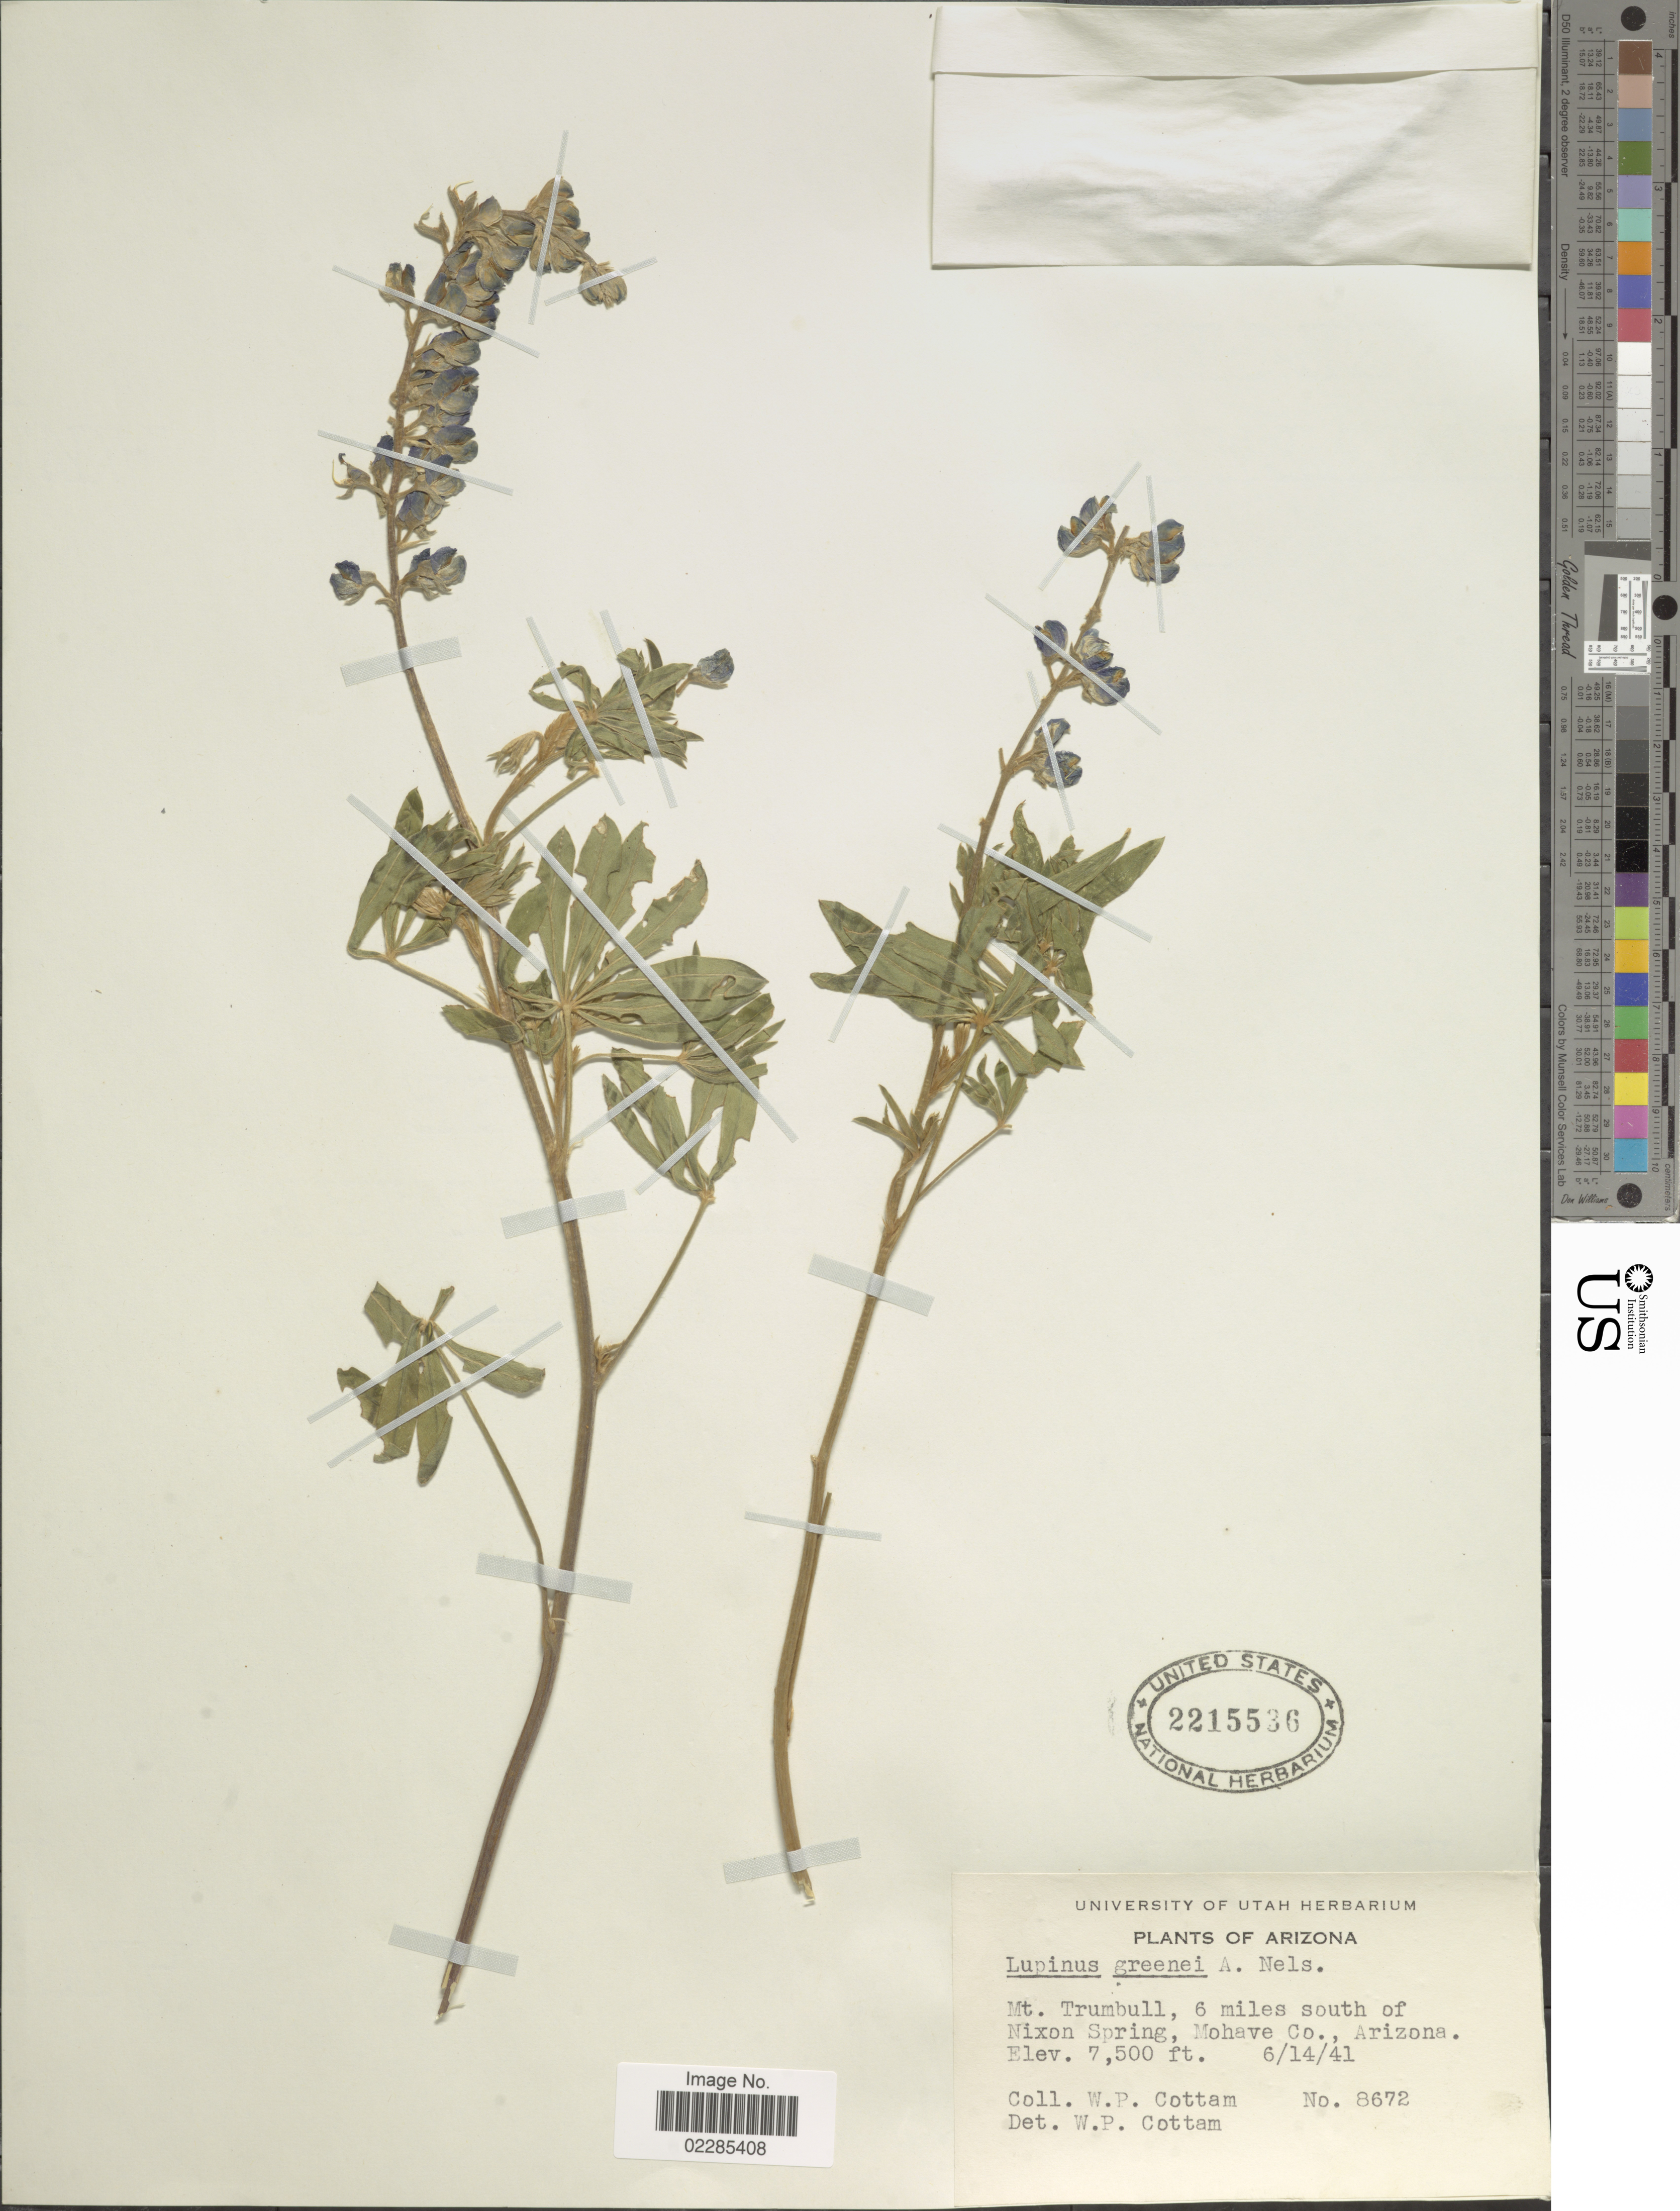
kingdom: Plantae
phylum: Tracheophyta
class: Magnoliopsida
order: Fabales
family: Fabaceae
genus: Lupinus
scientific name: Lupinus greenei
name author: A. Nelson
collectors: W. Cottam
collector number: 8672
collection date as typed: Transcribed d/m/y: 14/6/41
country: United States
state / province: Arizona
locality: Mt Trumbull, 6 miles south of Nixon Springs, Mohave Co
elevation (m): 2286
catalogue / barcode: US 2215536